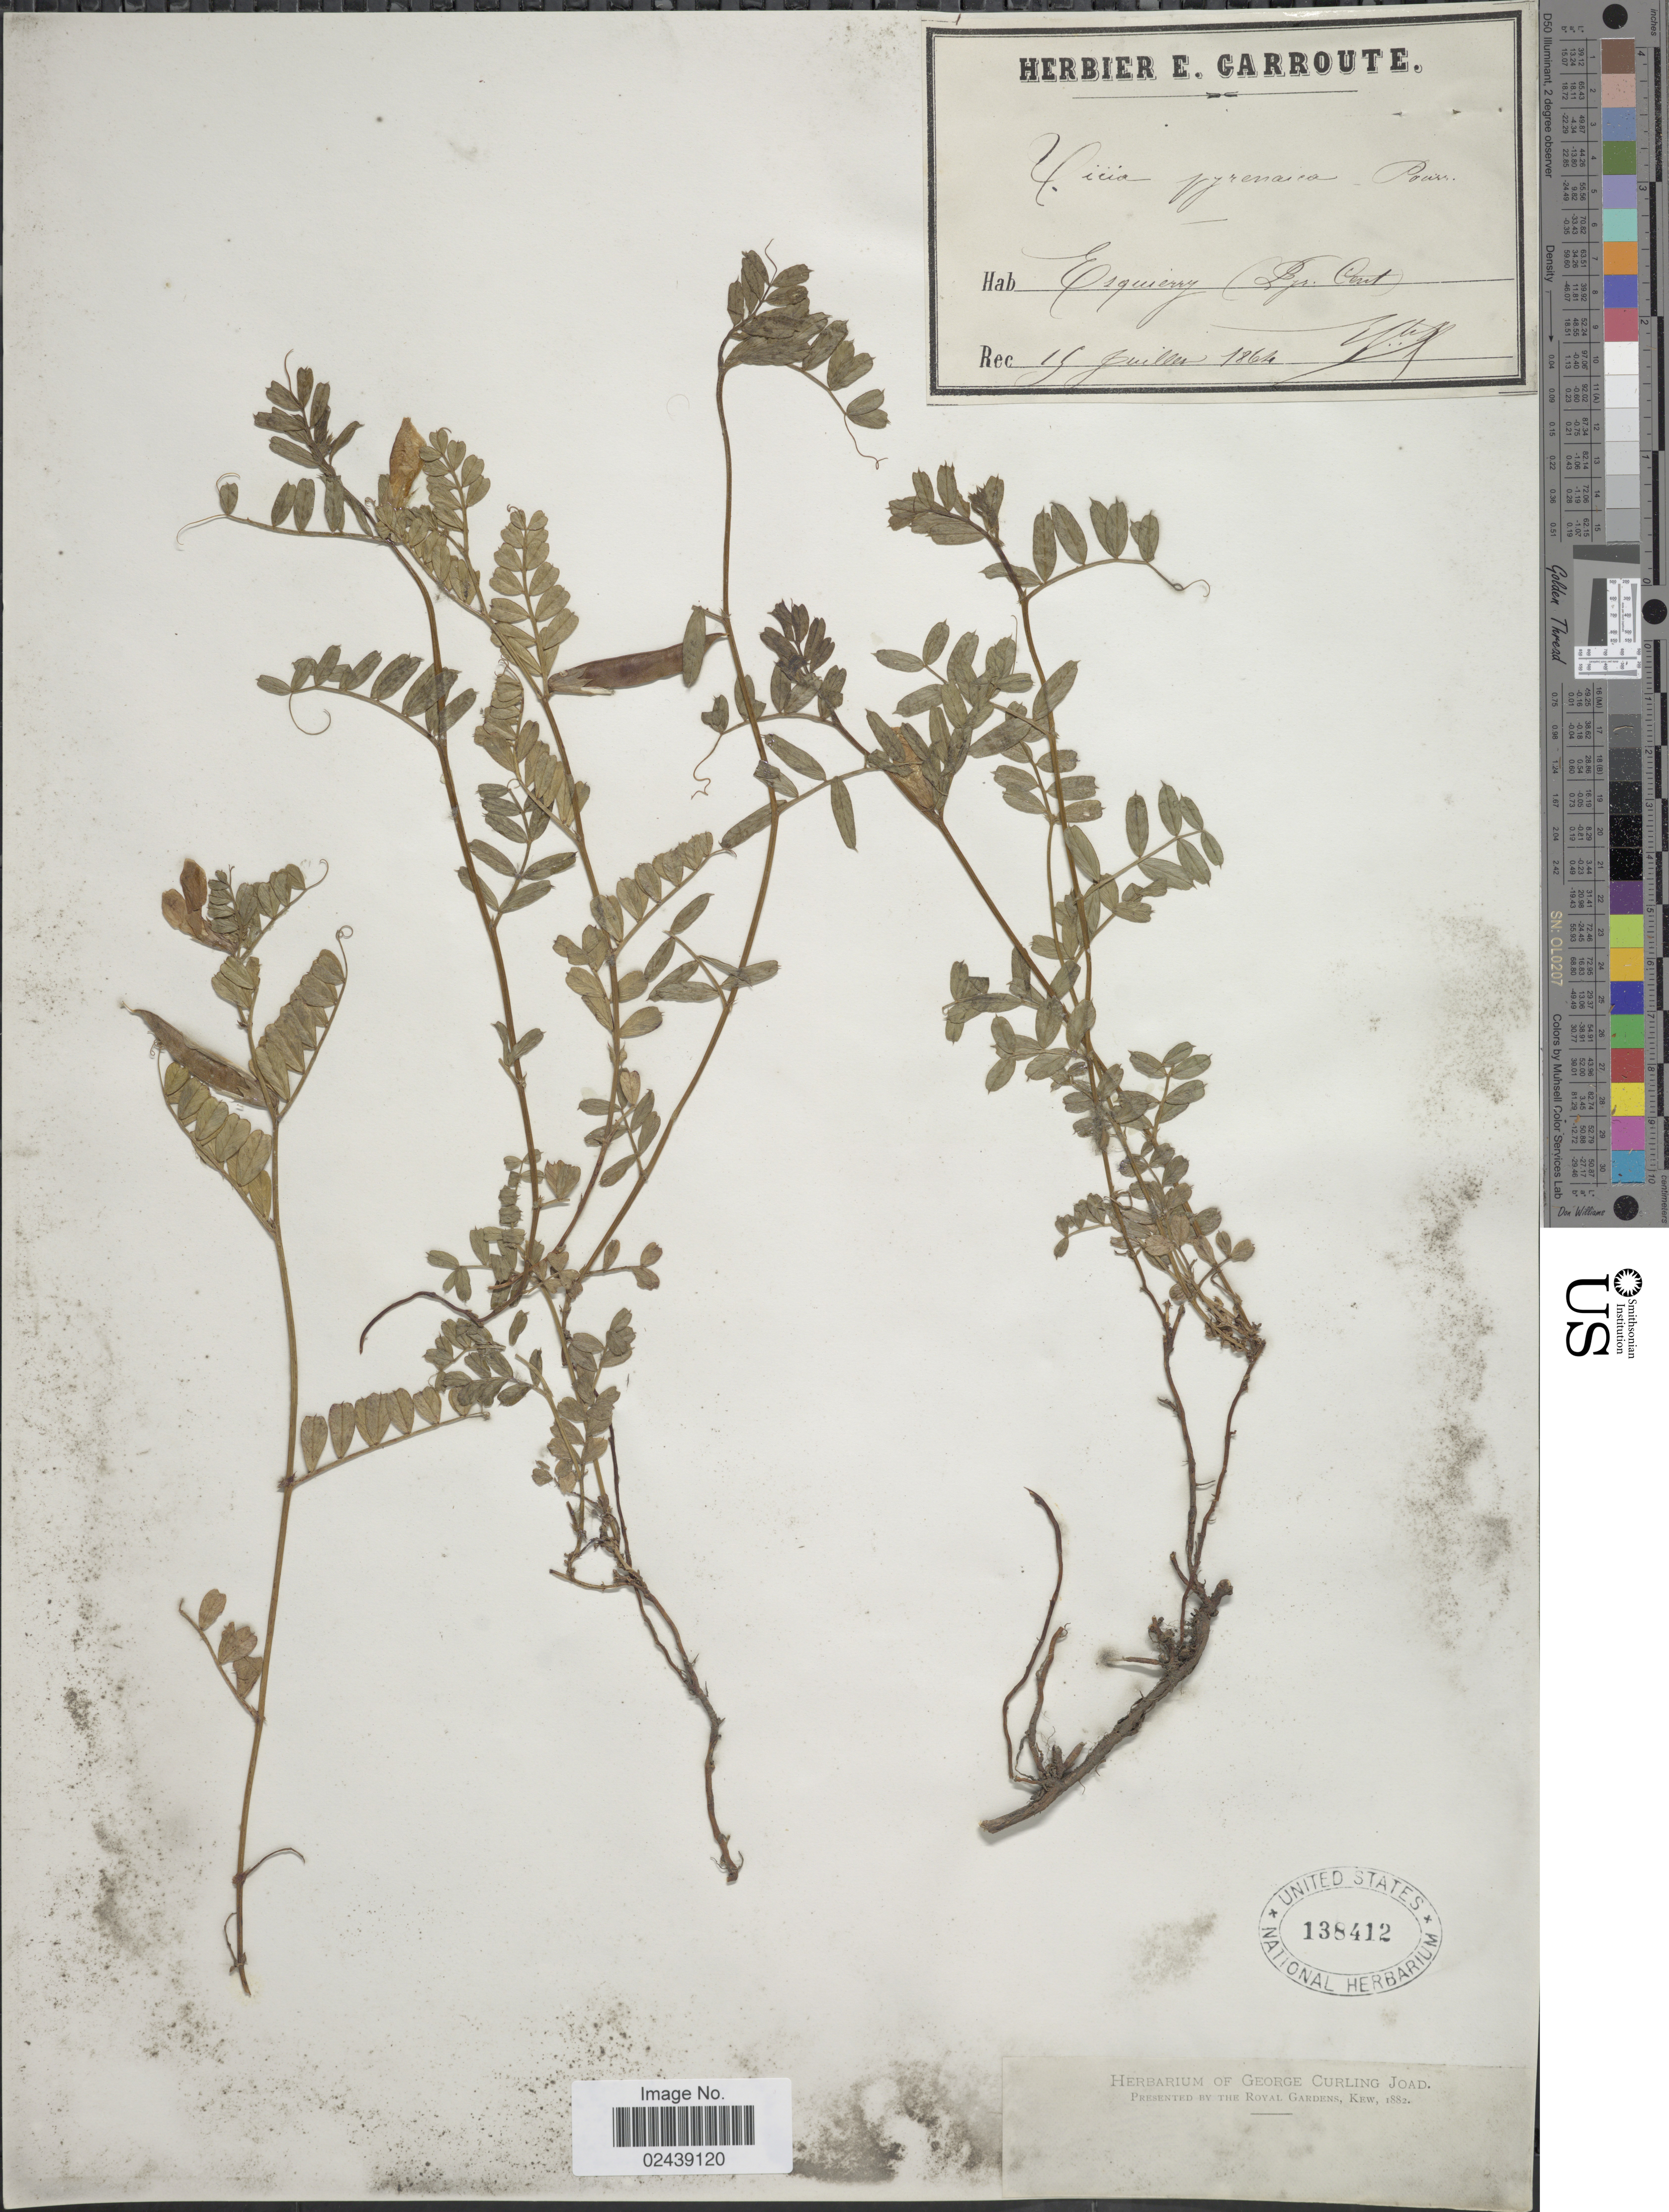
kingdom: Plantae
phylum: Tracheophyta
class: Magnoliopsida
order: Fabales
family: Fabaceae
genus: Vicia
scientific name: Vicia pyrenaica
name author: Pourr.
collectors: E. Garroute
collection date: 1864-07-19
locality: Esquierry (Pyr. Cent)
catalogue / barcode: US 138412